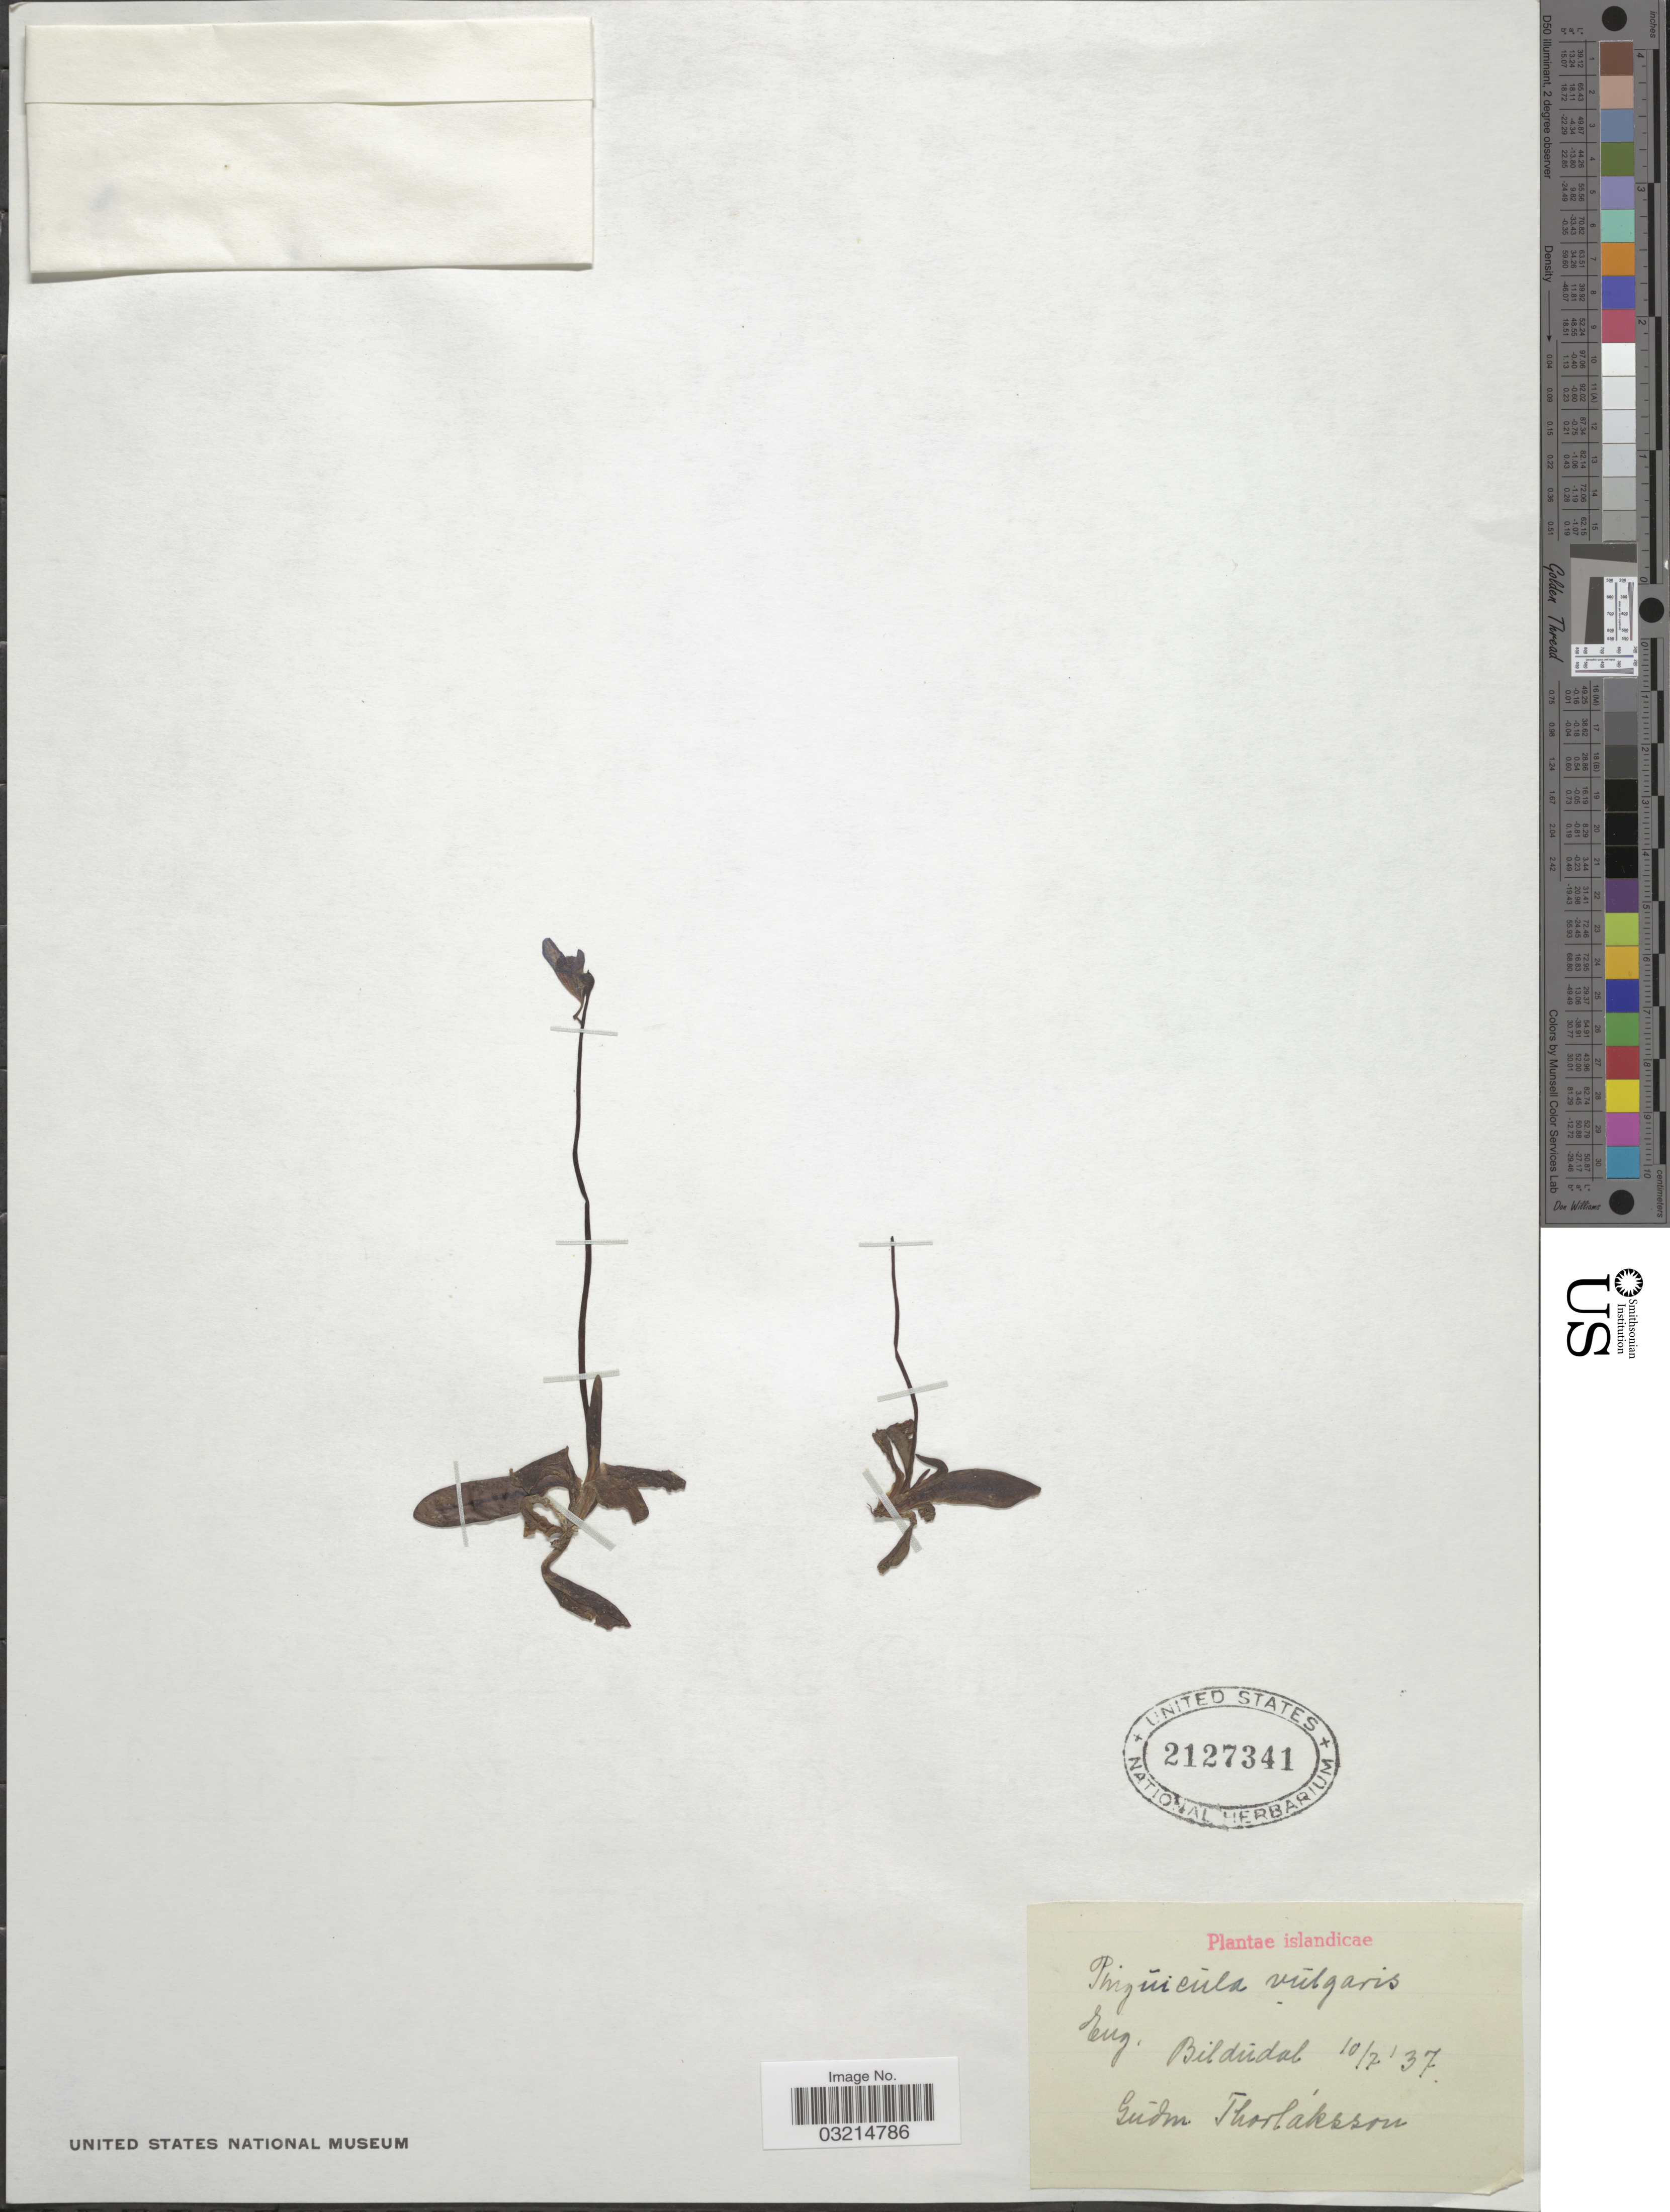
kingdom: Plantae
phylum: Tracheophyta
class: Magnoliopsida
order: Lamiales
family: Lentibulariaceae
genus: Pinguicula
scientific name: Pinguicula vulgaris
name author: L.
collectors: G. Thorlaksson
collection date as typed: Transcribed d/m/y: 10/7/37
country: Iceland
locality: Islandicae, Eng. Bildudal.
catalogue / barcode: US 2127341